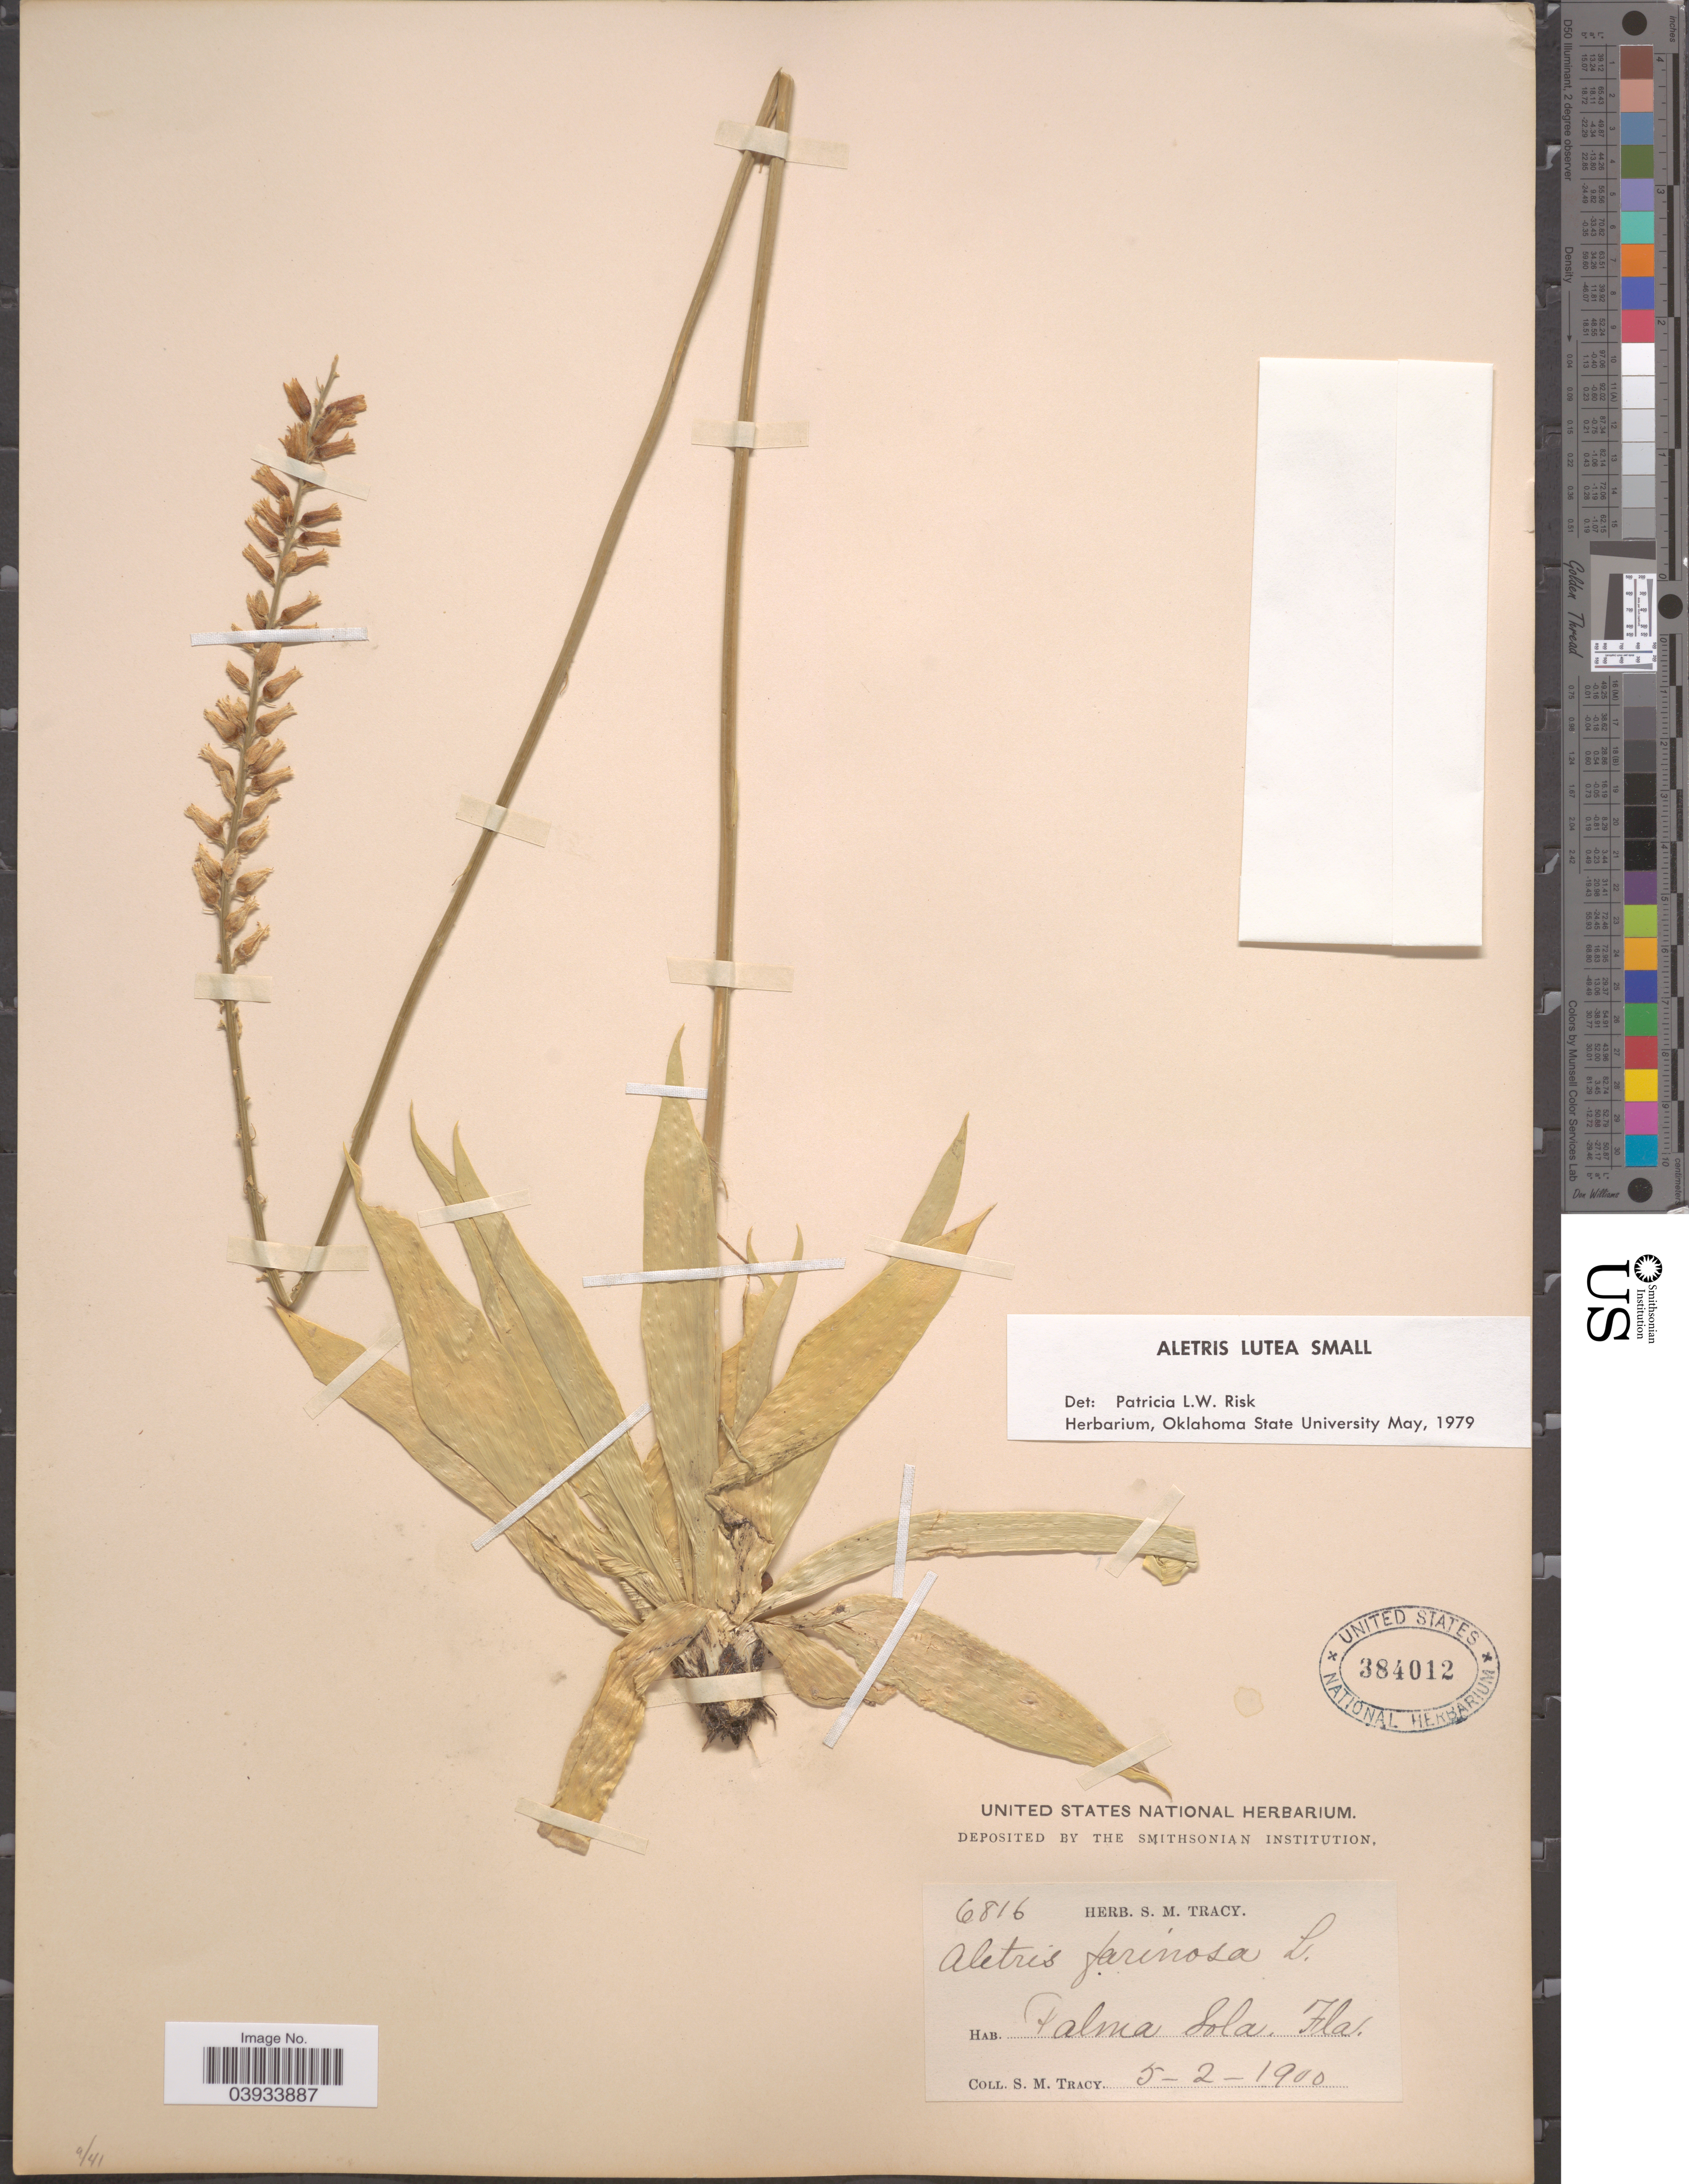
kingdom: Plantae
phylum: Tracheophyta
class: Liliopsida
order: Dioscoreales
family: Nartheciaceae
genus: Aletris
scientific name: Aletris lutea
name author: Small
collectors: S. M. Tracy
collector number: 6816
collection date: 1900-05-02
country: United States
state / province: Florida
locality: Palma Sola.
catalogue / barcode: US 384012